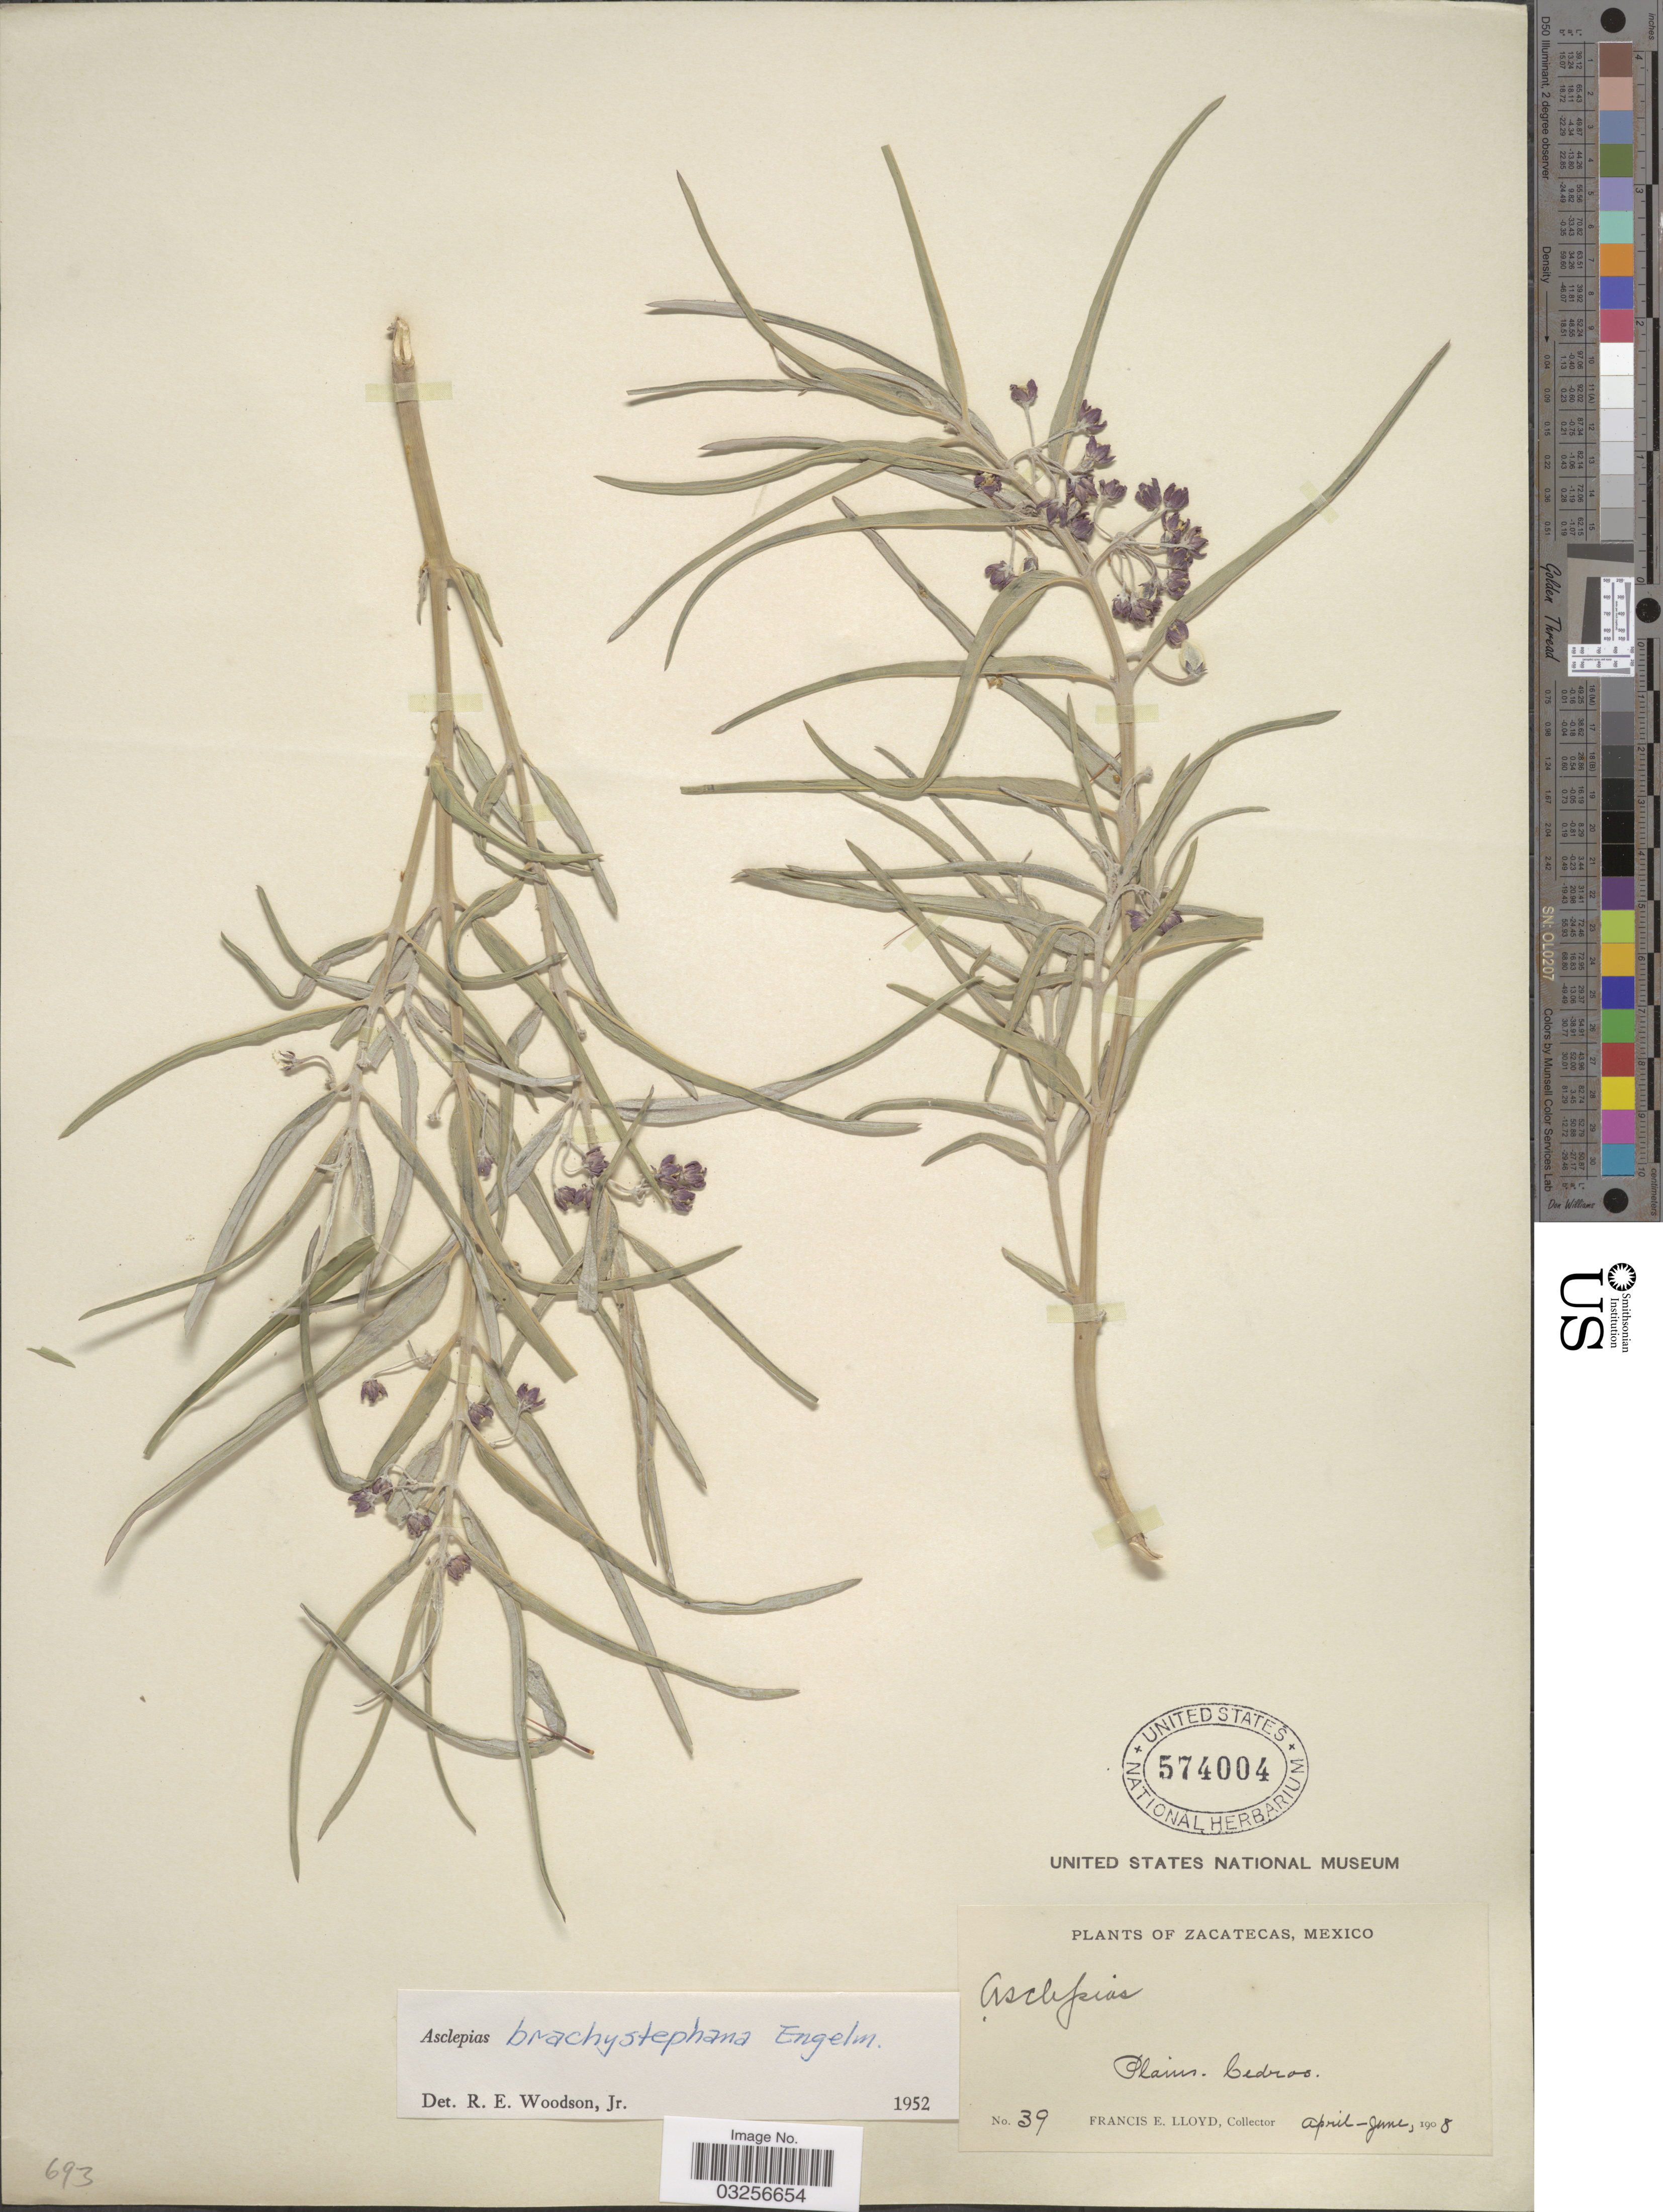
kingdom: Plantae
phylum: Tracheophyta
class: Magnoliopsida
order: Gentianales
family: Apocynaceae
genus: Asclepias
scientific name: Asclepias brachystephana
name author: Engelm. ex Torr.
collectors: Lloyd, C. E.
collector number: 39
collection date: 1908-04/1908-06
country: Mexico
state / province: Zacatecas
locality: Plains. Cedros.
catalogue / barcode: US 574004